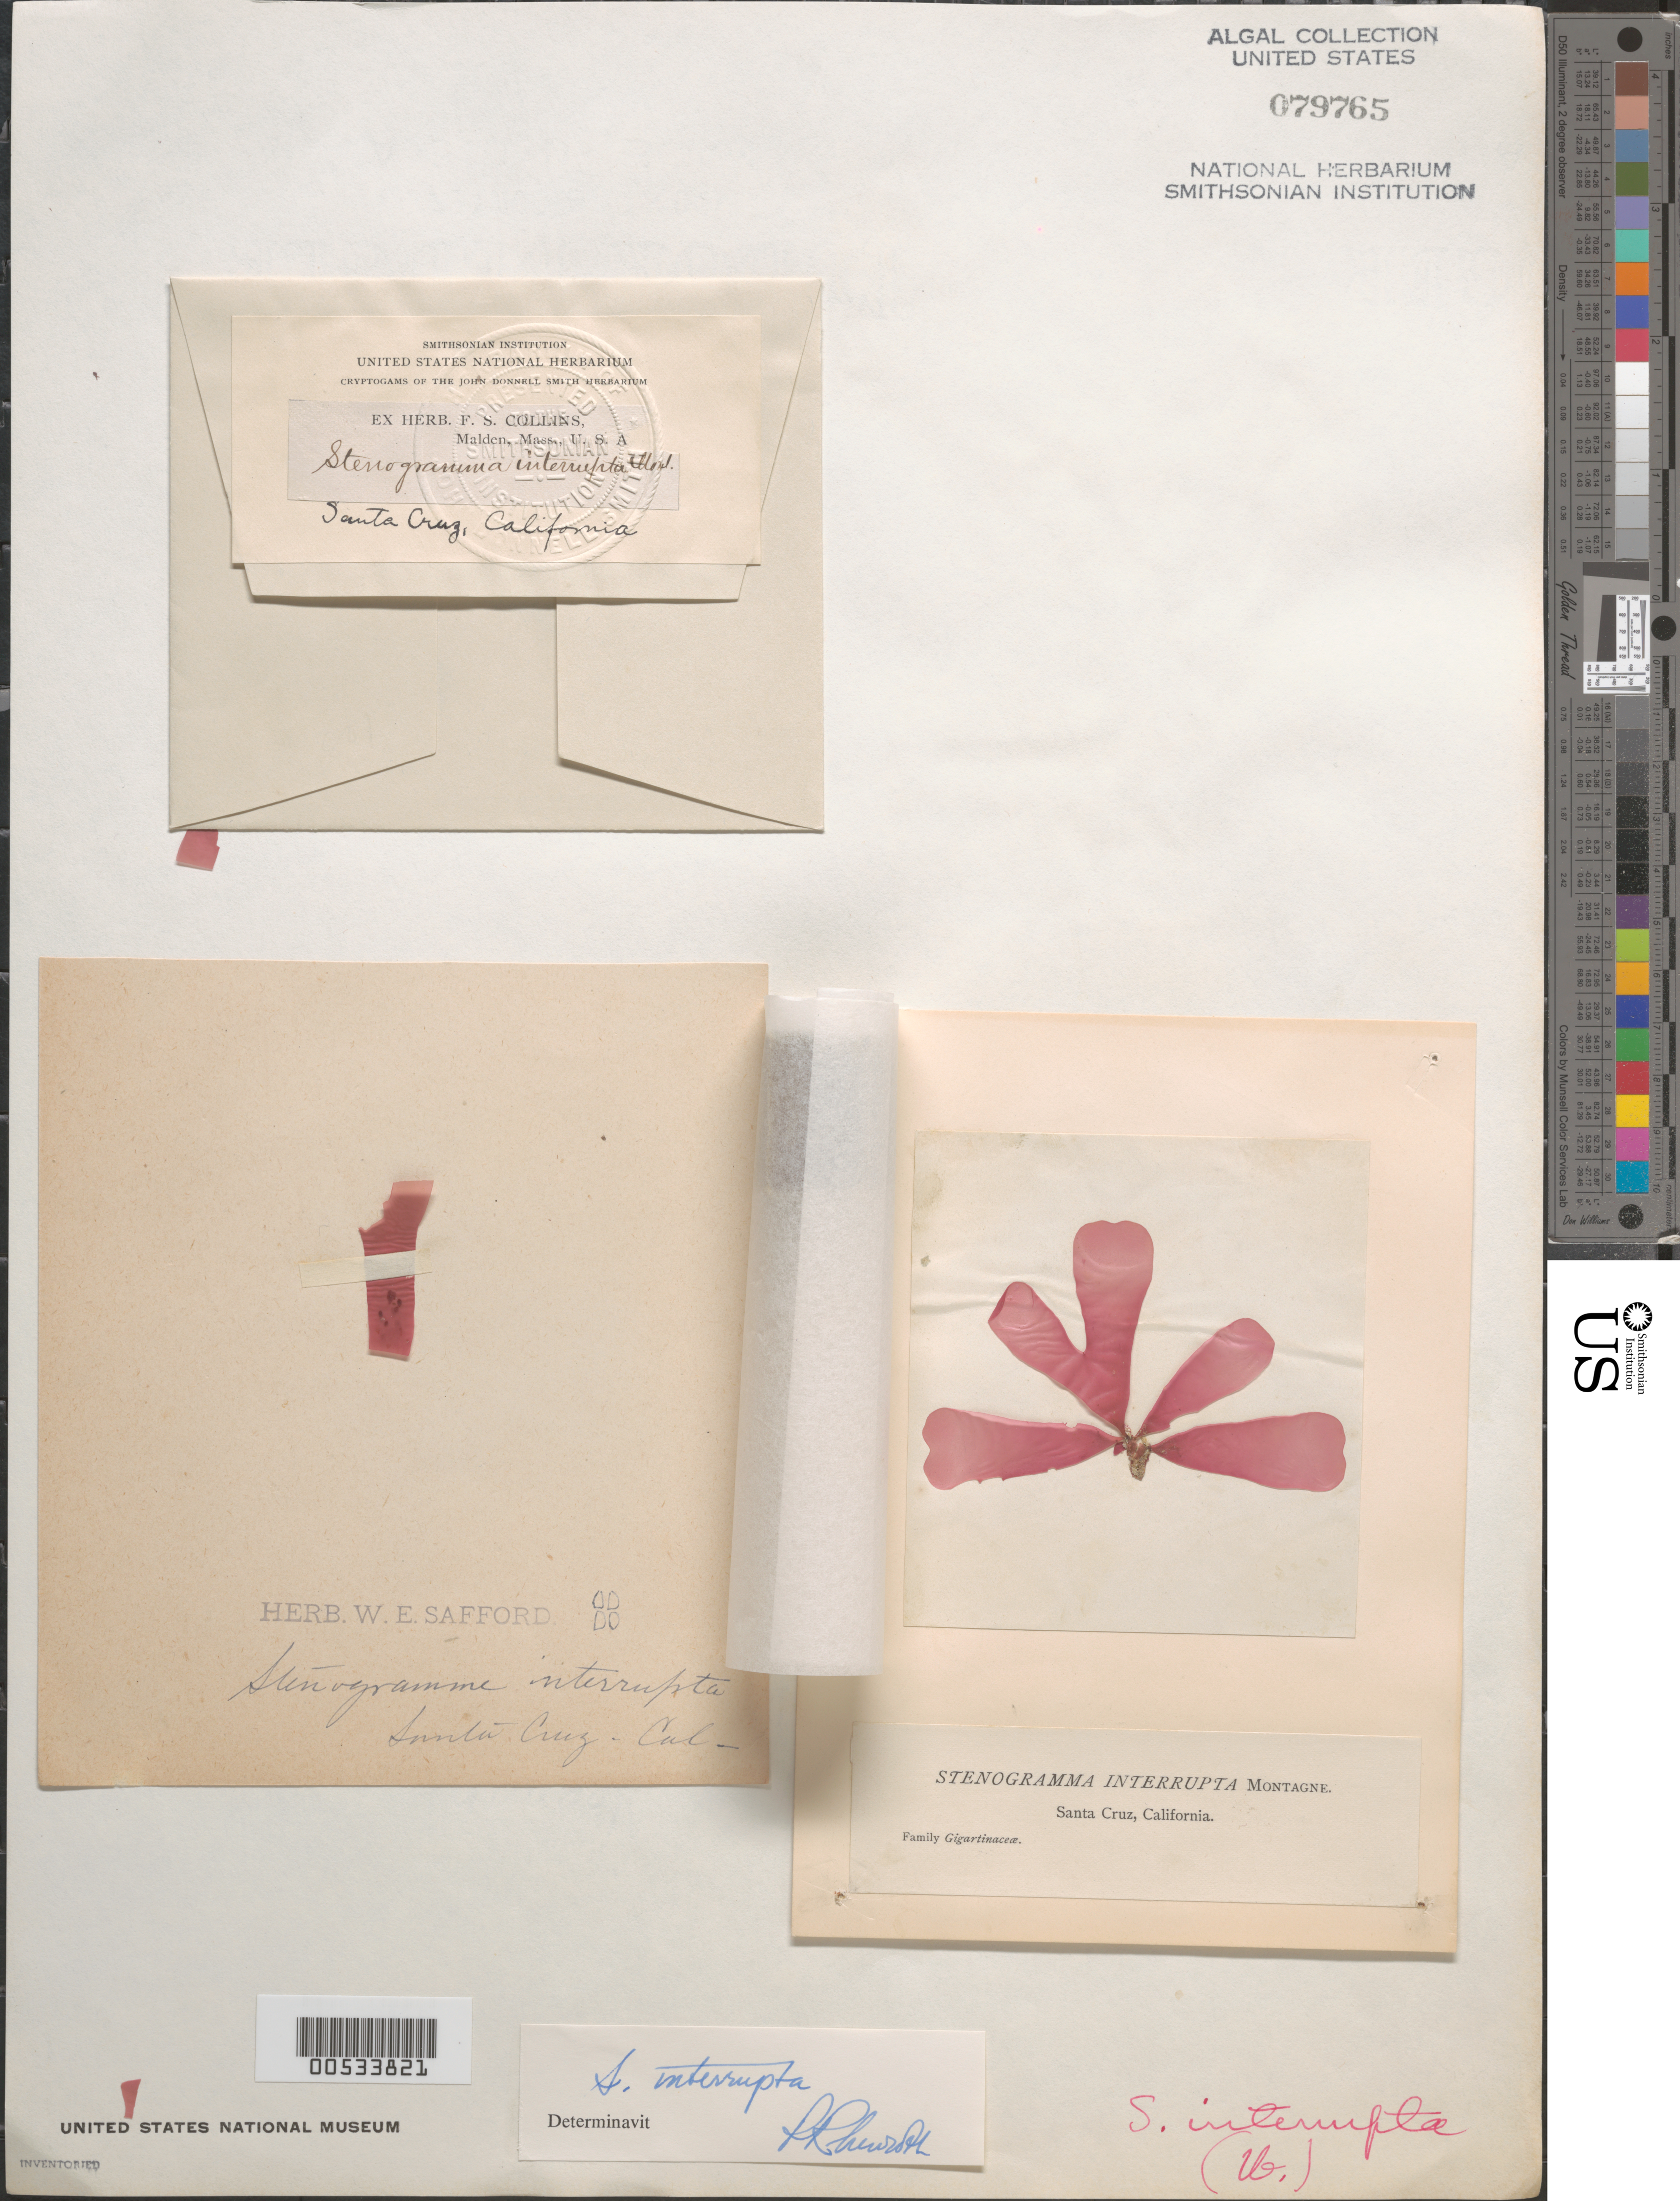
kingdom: Plantae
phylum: Rhodophyta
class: Florideophyceae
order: Gigartinales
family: Phyllophoraceae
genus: Stenogramma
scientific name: Stenogramma interruptum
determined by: Newroth, P. R.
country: United States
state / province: California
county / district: Santa Cruz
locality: Santa Cruz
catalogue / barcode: US 79765